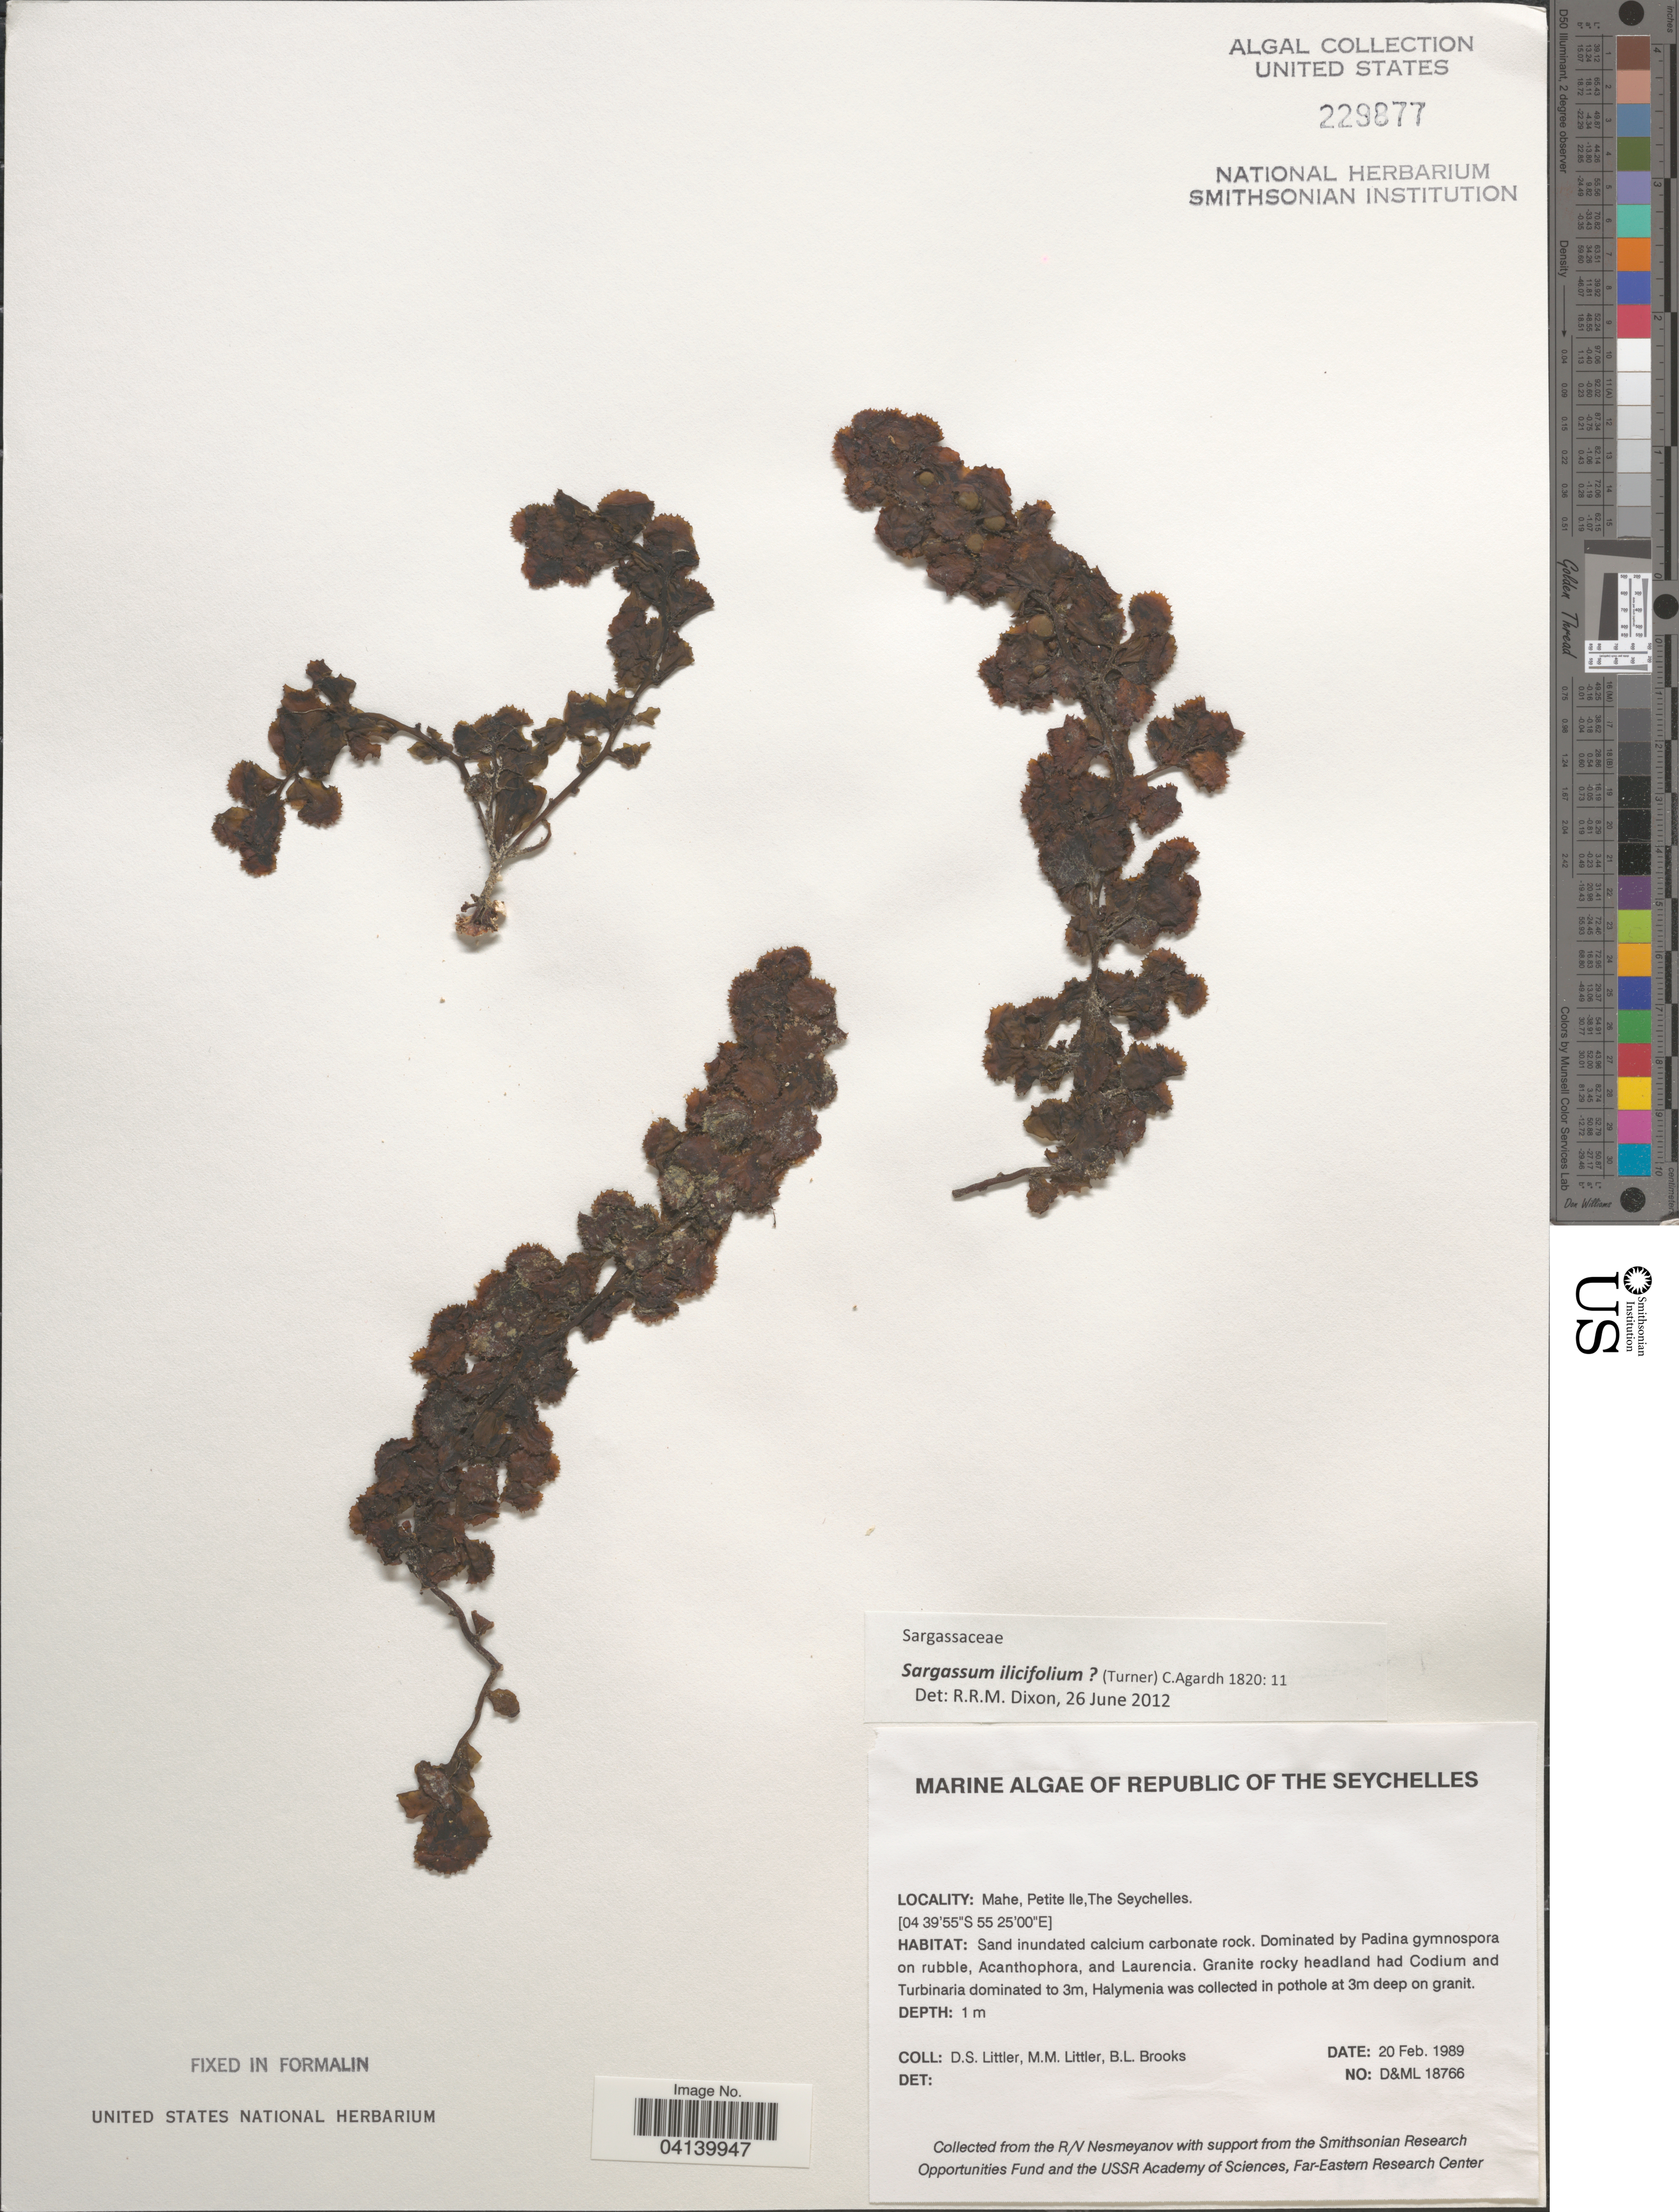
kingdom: Chromista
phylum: Ochrophyta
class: Phaeophyceae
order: Fucales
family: Sargassaceae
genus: Sargassum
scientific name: Sargassum ilicifolium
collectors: D. S. Littler & B. Brooks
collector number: D&ML18766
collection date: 1989-02-20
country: Seychelles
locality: Republic of The Seychelles. Mahe, Petite Ile.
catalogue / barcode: US 229877